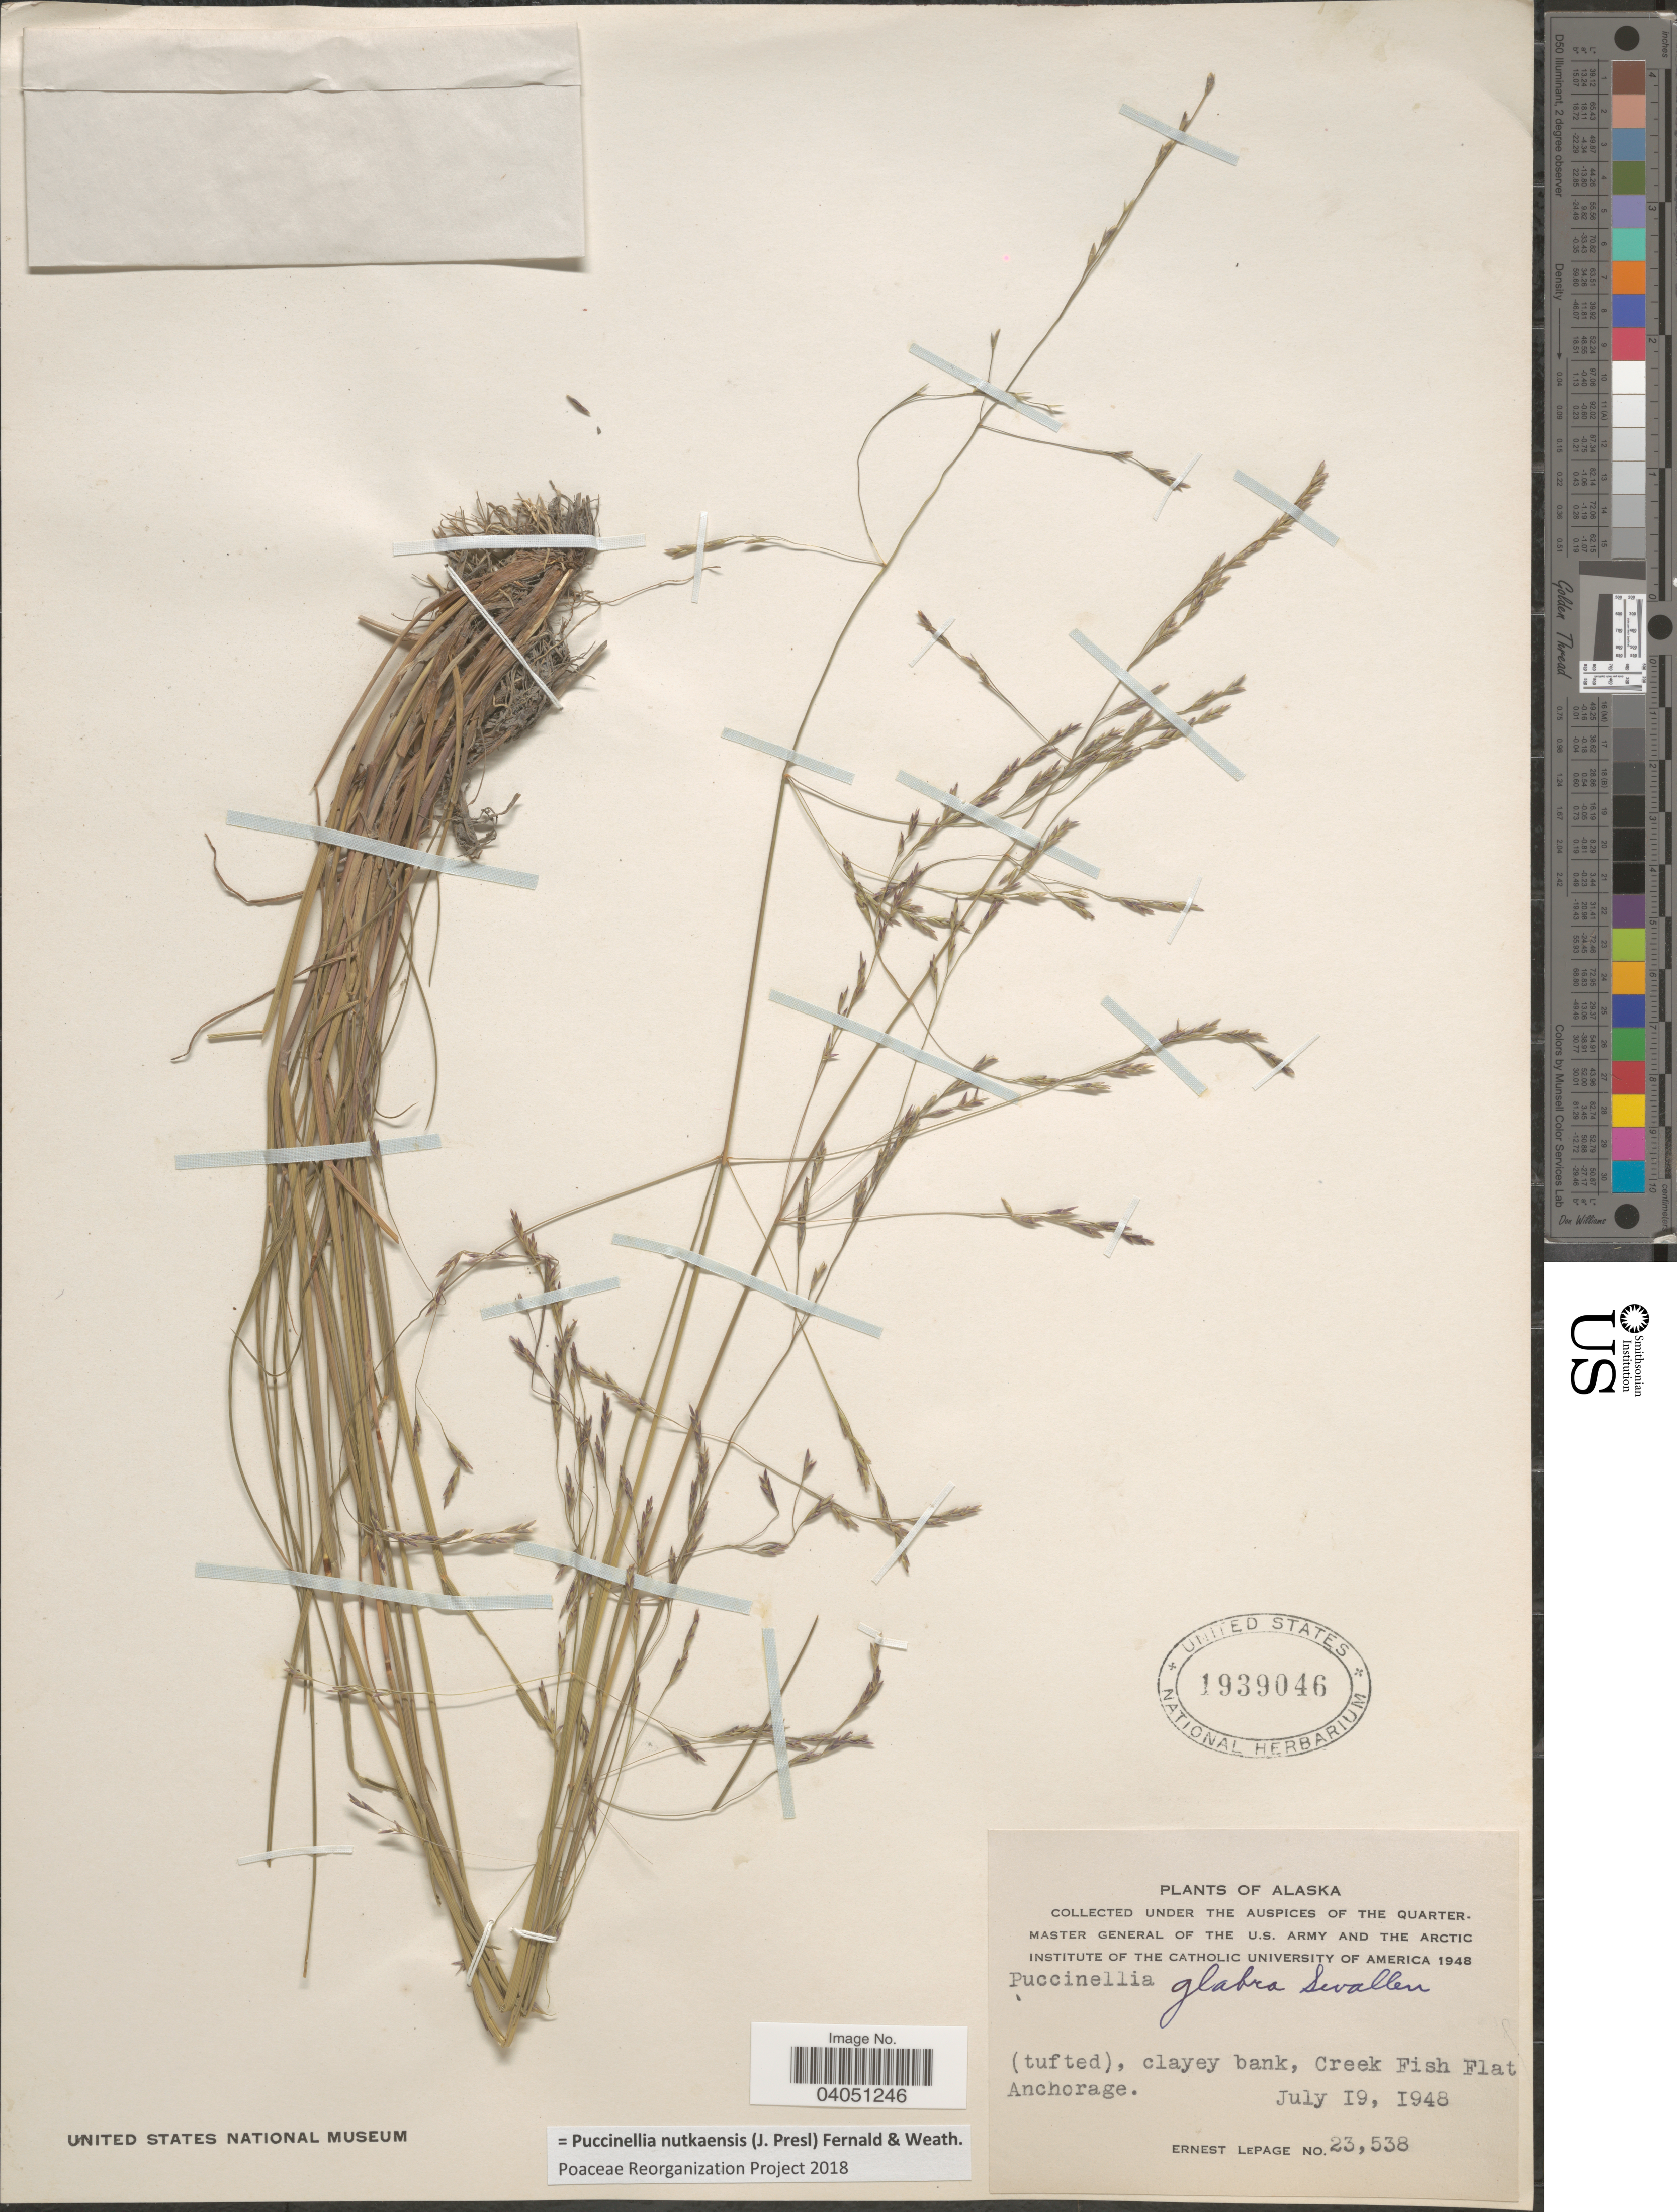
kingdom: Plantae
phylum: Tracheophyta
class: Liliopsida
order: Poales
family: Poaceae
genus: Puccinellia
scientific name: Puccinellia nutkaensis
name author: (J. Presl) Fernald & Weath.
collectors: E. Lepage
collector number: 23538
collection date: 1948-07-19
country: United States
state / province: Alaska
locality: Creek Fish Flat Anchorage.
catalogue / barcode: US 1939046